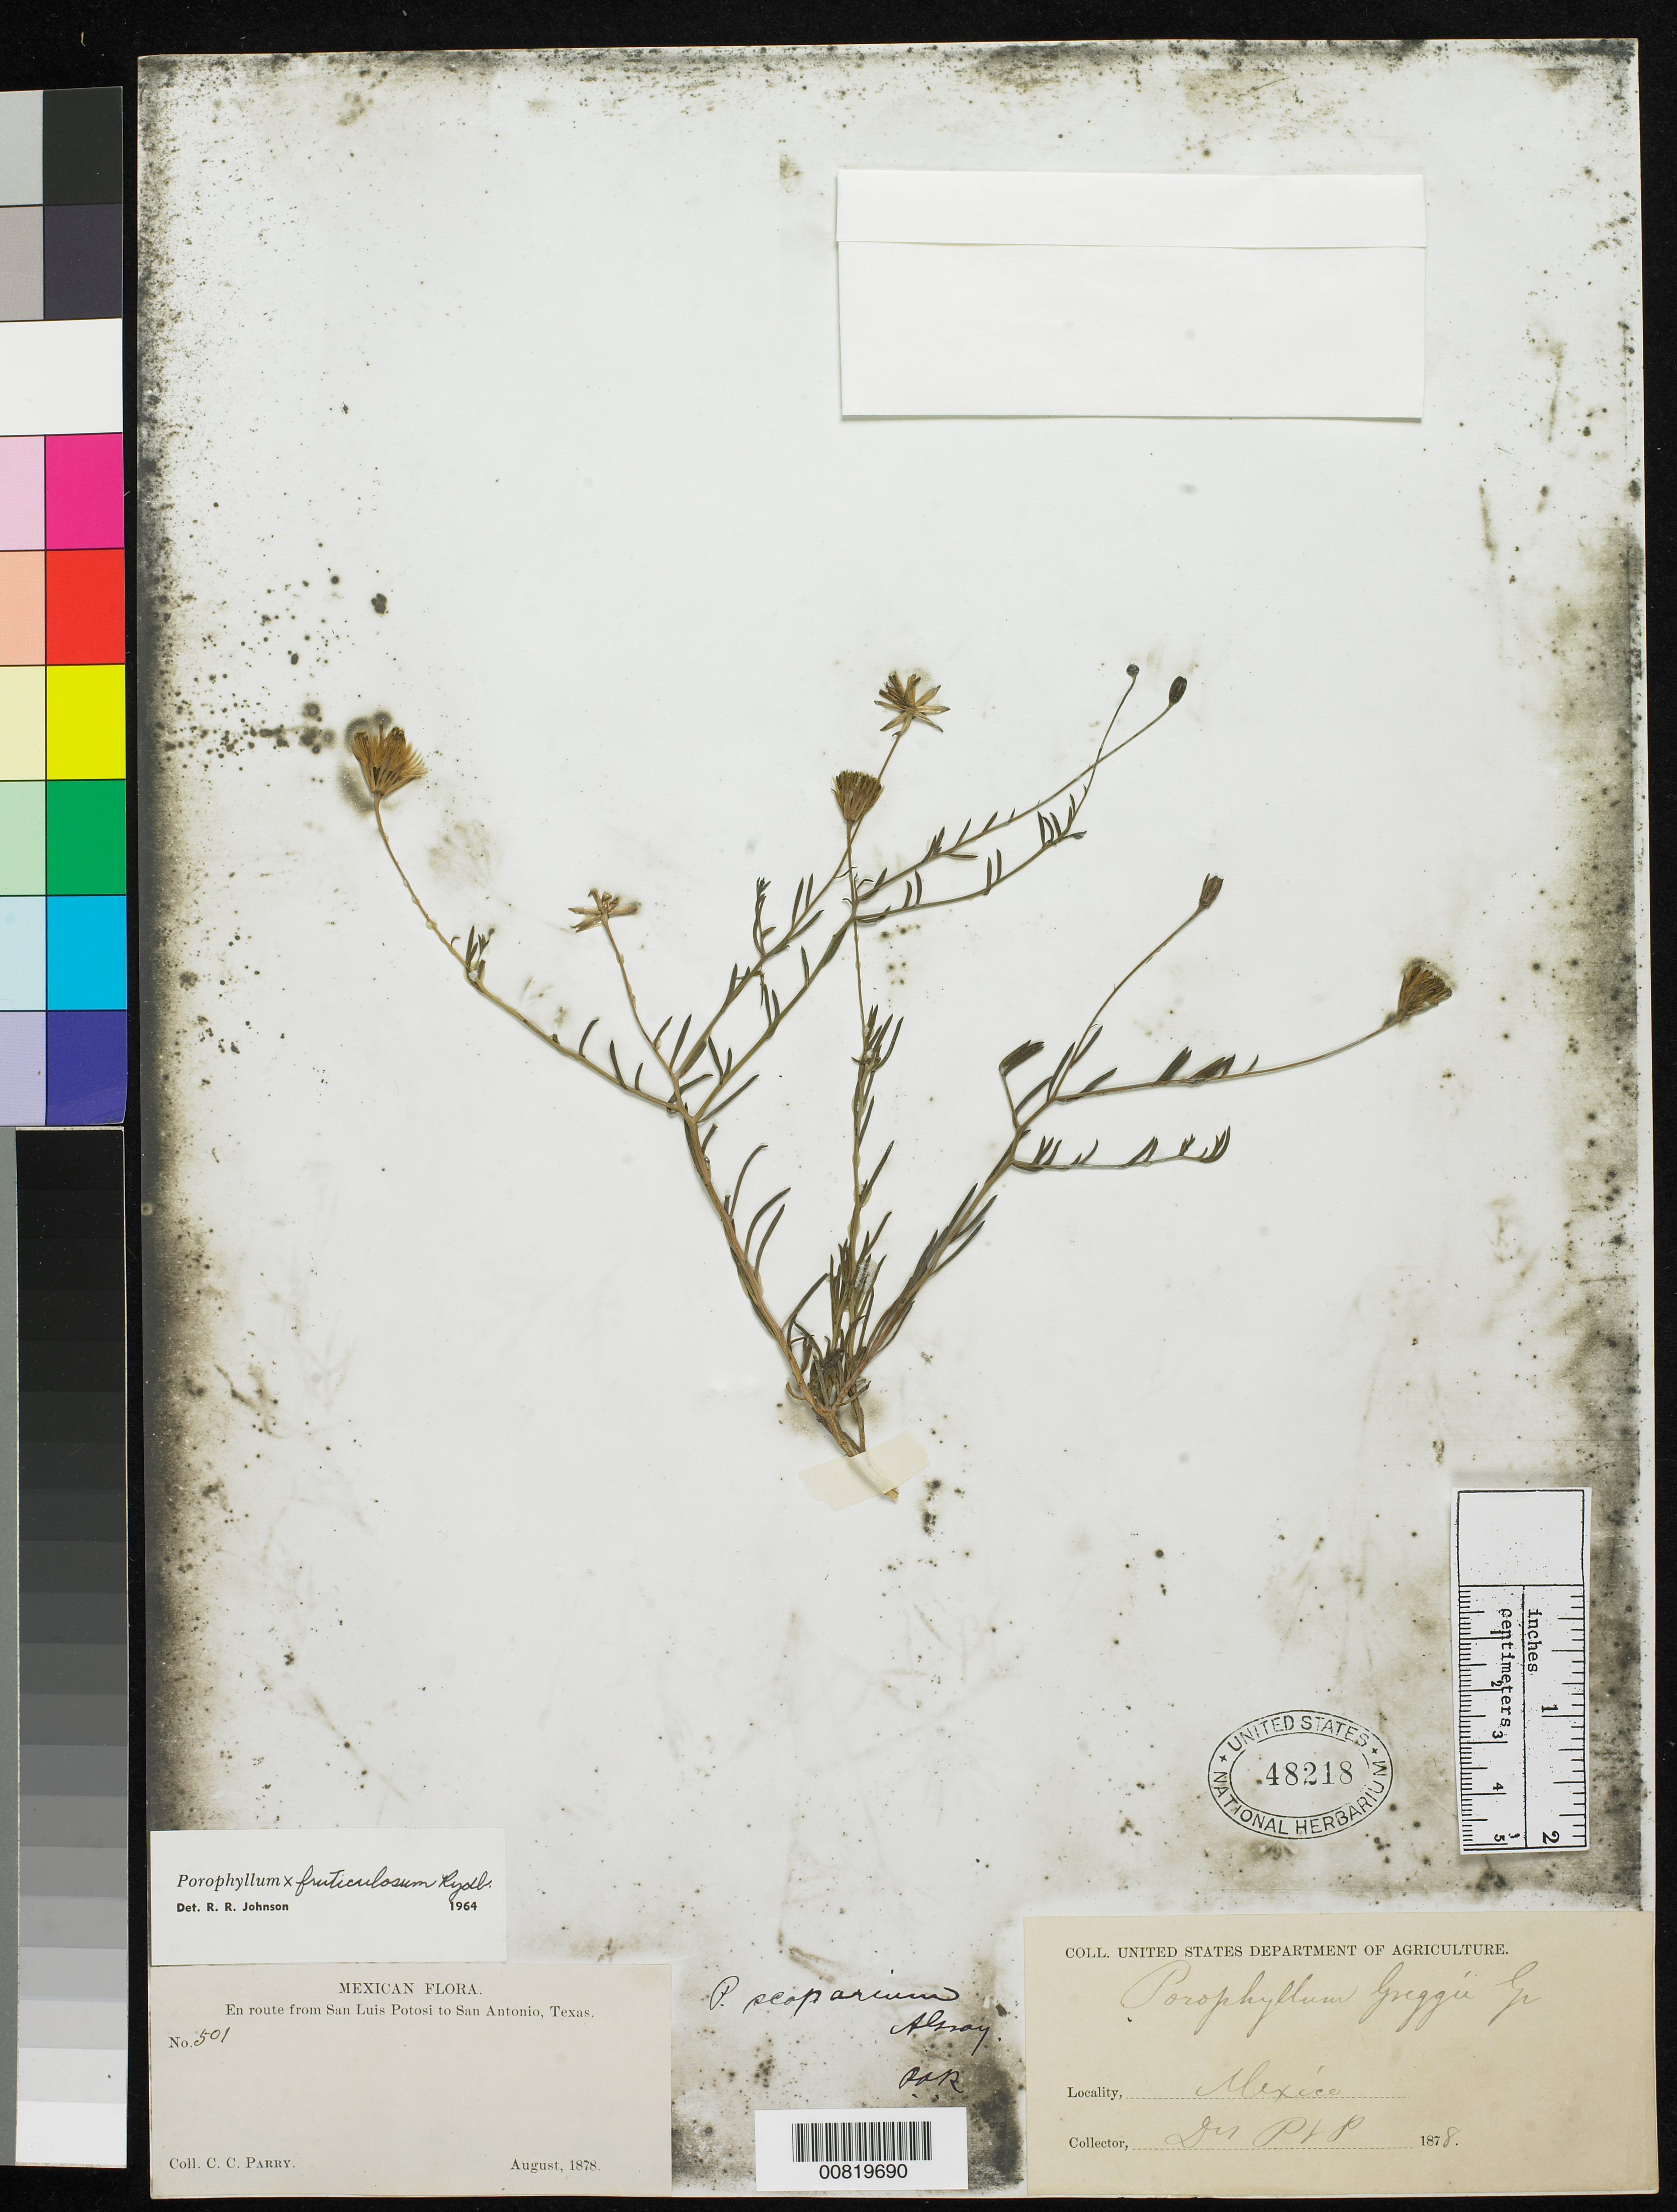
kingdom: Plantae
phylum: Tracheophyta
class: Magnoliopsida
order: Asterales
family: Asteraceae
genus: Porophyllum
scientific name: Porophyllum fruticulosum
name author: Rydb.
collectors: C. C. Parry & E. Palmer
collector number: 501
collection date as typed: Aug 1878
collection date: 1878-08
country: Mexico / United States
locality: En route from San Luis Potosí to San Antonio, Texas.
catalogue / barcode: US 48218